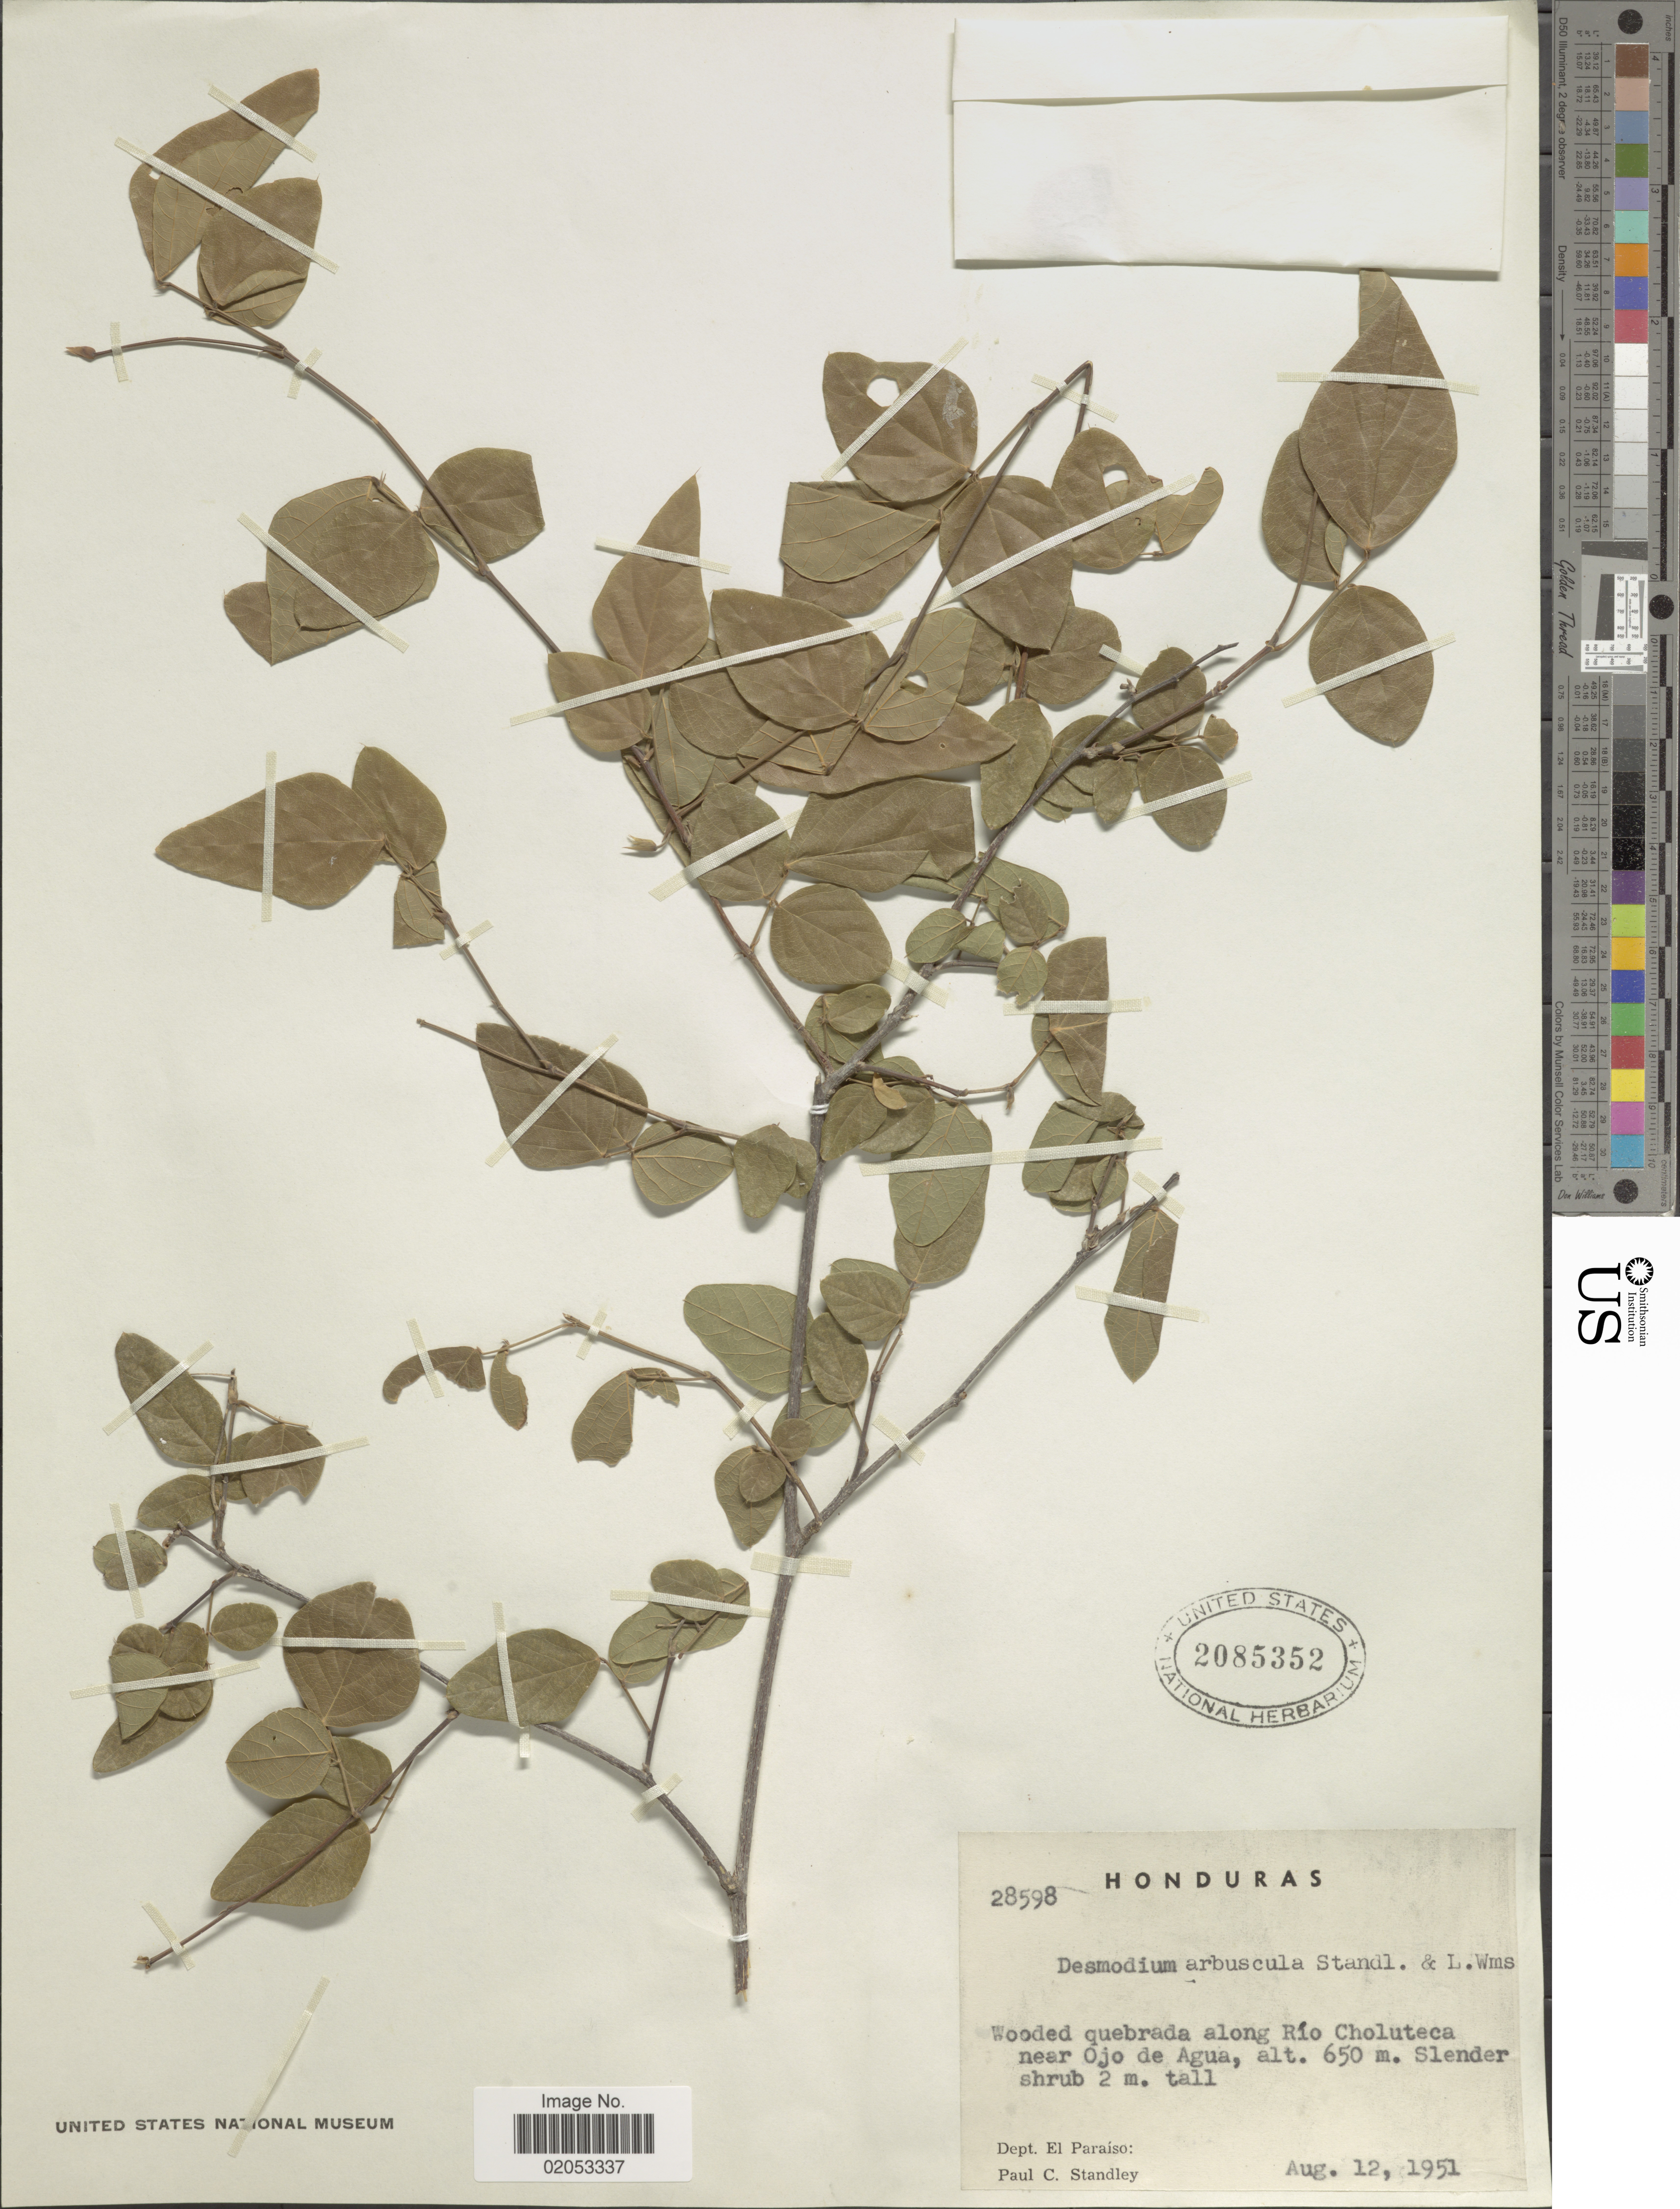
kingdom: Plantae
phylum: Tracheophyta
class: Magnoliopsida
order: Fabales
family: Fabaceae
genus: Desmodium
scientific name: Desmodium arbuscula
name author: Standl. & L.O. Williams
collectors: P. C. Standley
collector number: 28598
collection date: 1951-08-12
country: Honduras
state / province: El Paraíso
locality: Quebrada along Rio Choluteca near Ojo de Agua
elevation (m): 650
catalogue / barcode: US 2085352